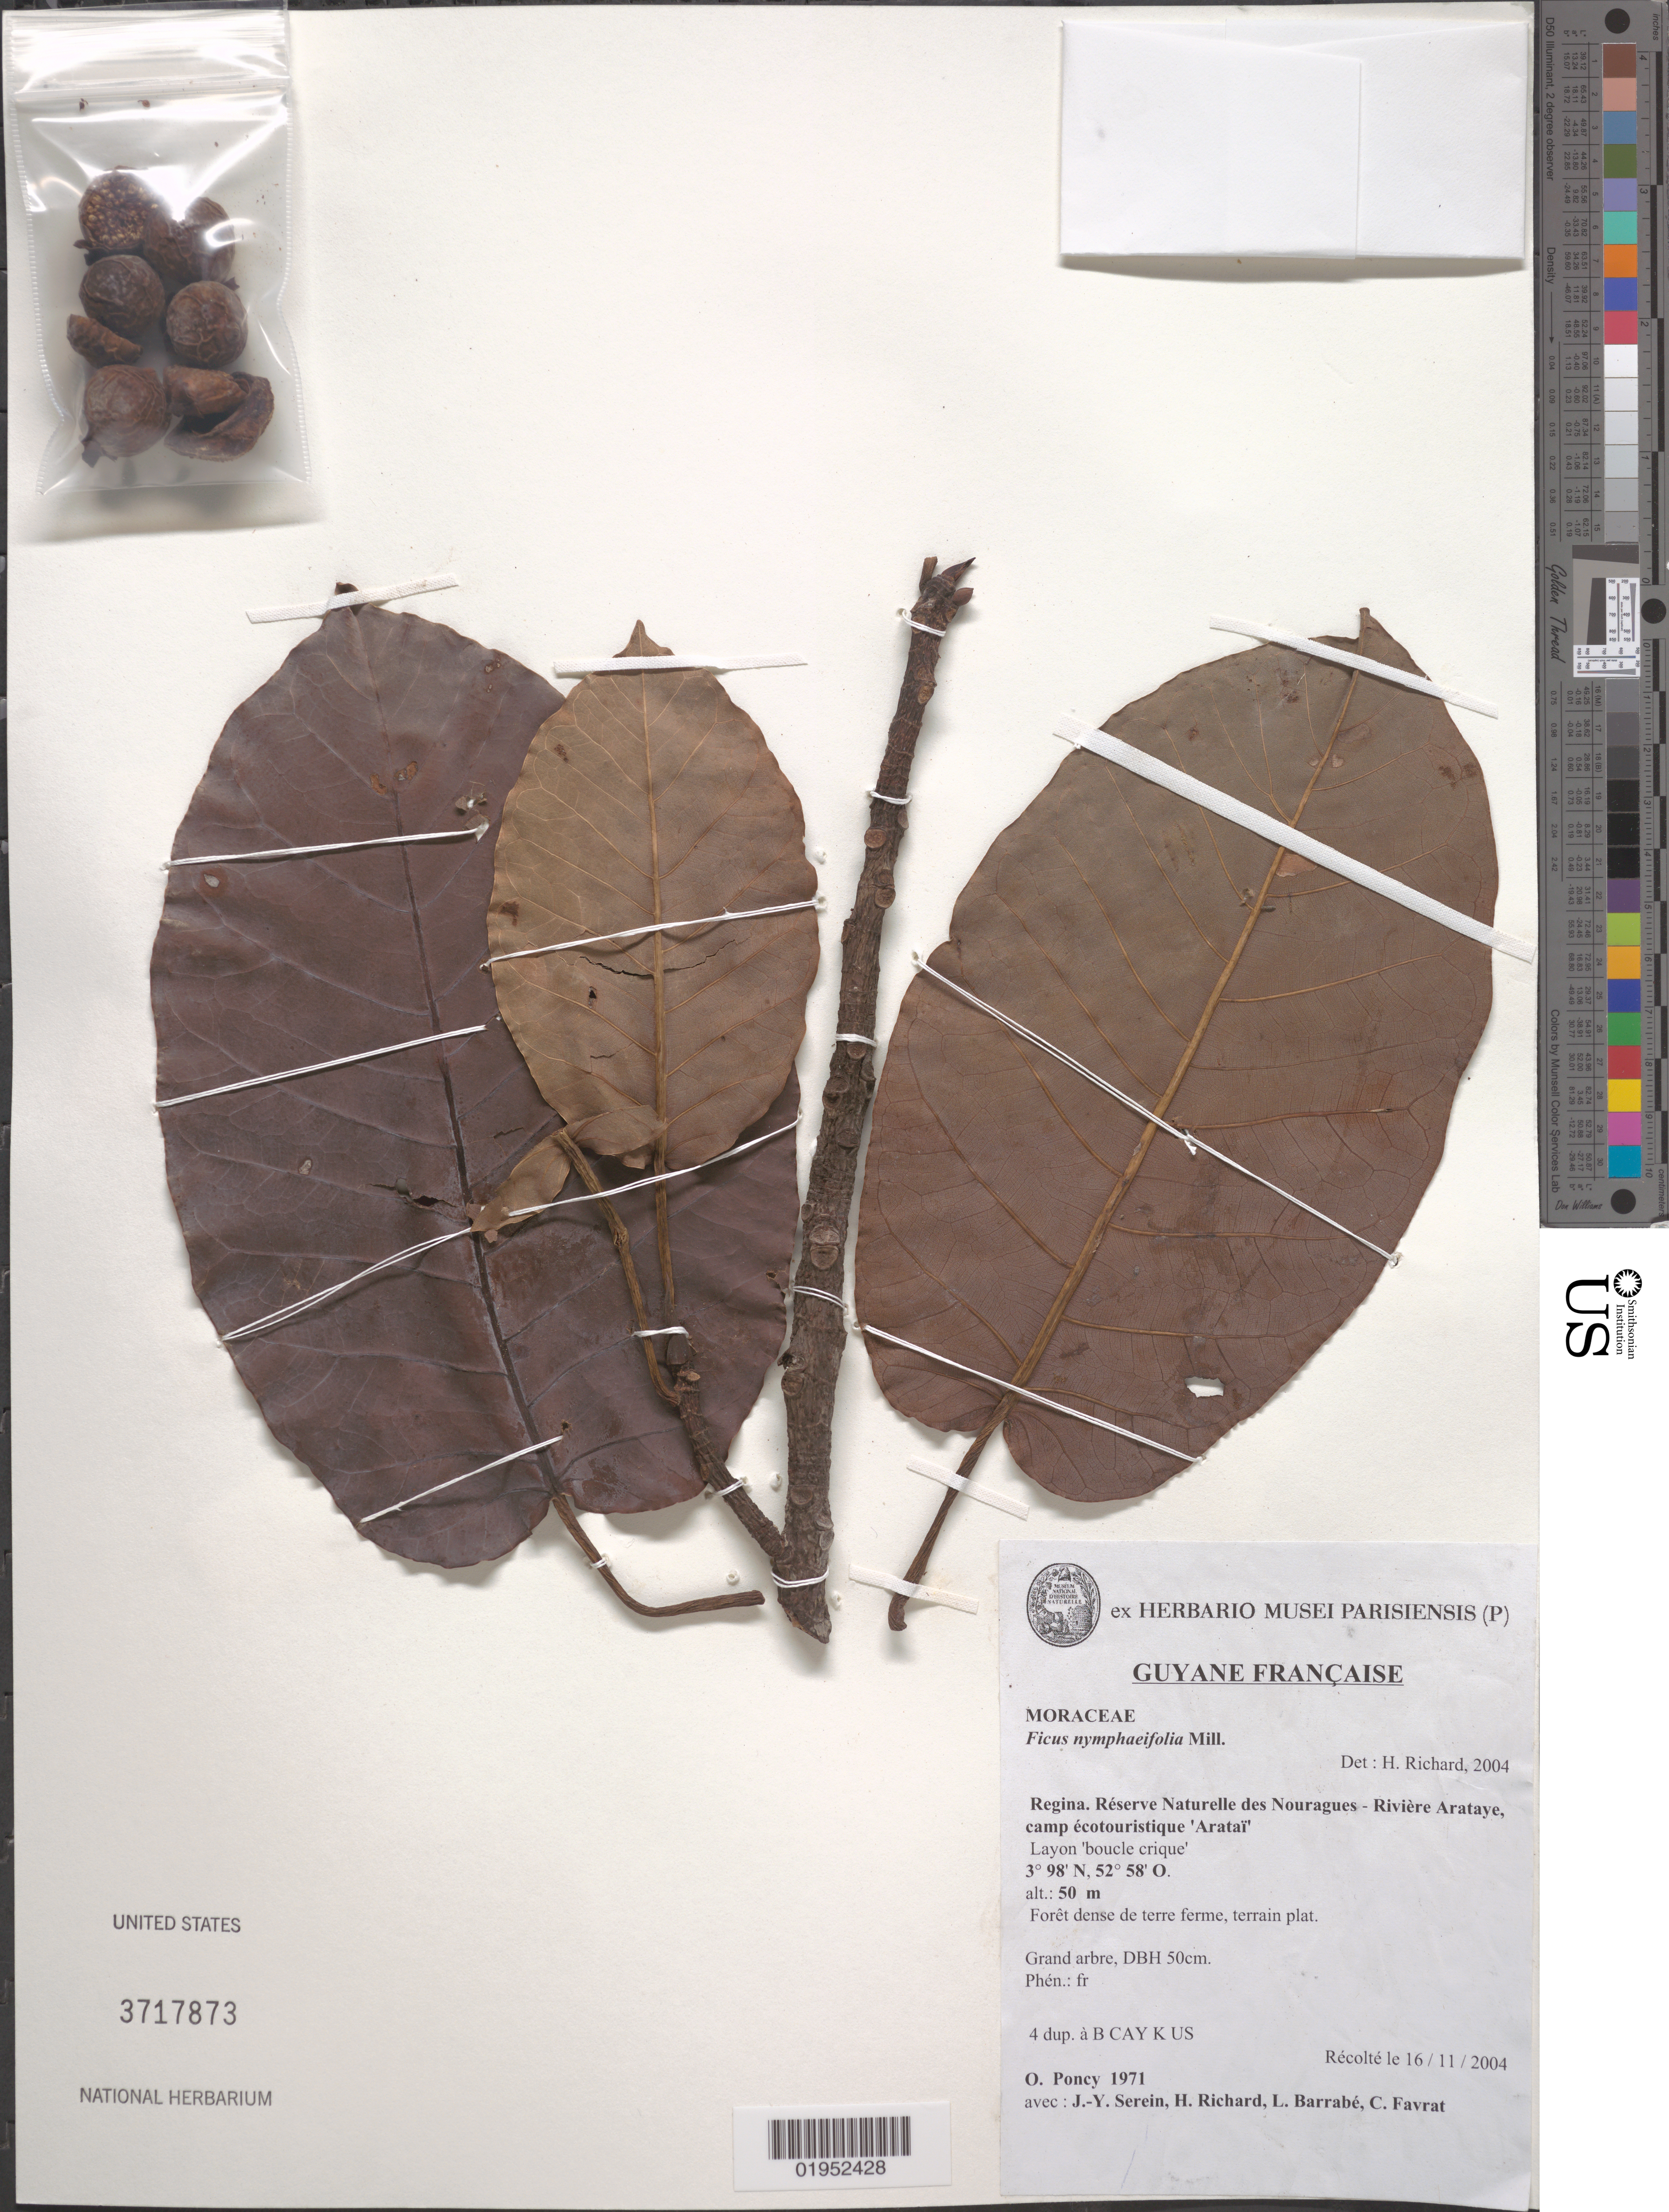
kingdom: Plantae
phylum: Tracheophyta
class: Magnoliopsida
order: Rosales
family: Moraceae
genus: Ficus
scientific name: Ficus nymphaeifolia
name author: Mill.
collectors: O. Poncy, J. Serein, H. Richard, L. Barrabé & C. Favrat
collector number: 1971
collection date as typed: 16 Nov 2004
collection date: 2004-11-16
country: French Guiana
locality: Regina. Réserve Naturelle des Nouragues - Riviere Arataye, camp ecotouristique 'Aratai'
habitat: Foret dense de terre ferme, terrain plat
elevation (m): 50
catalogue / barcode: US 3717873